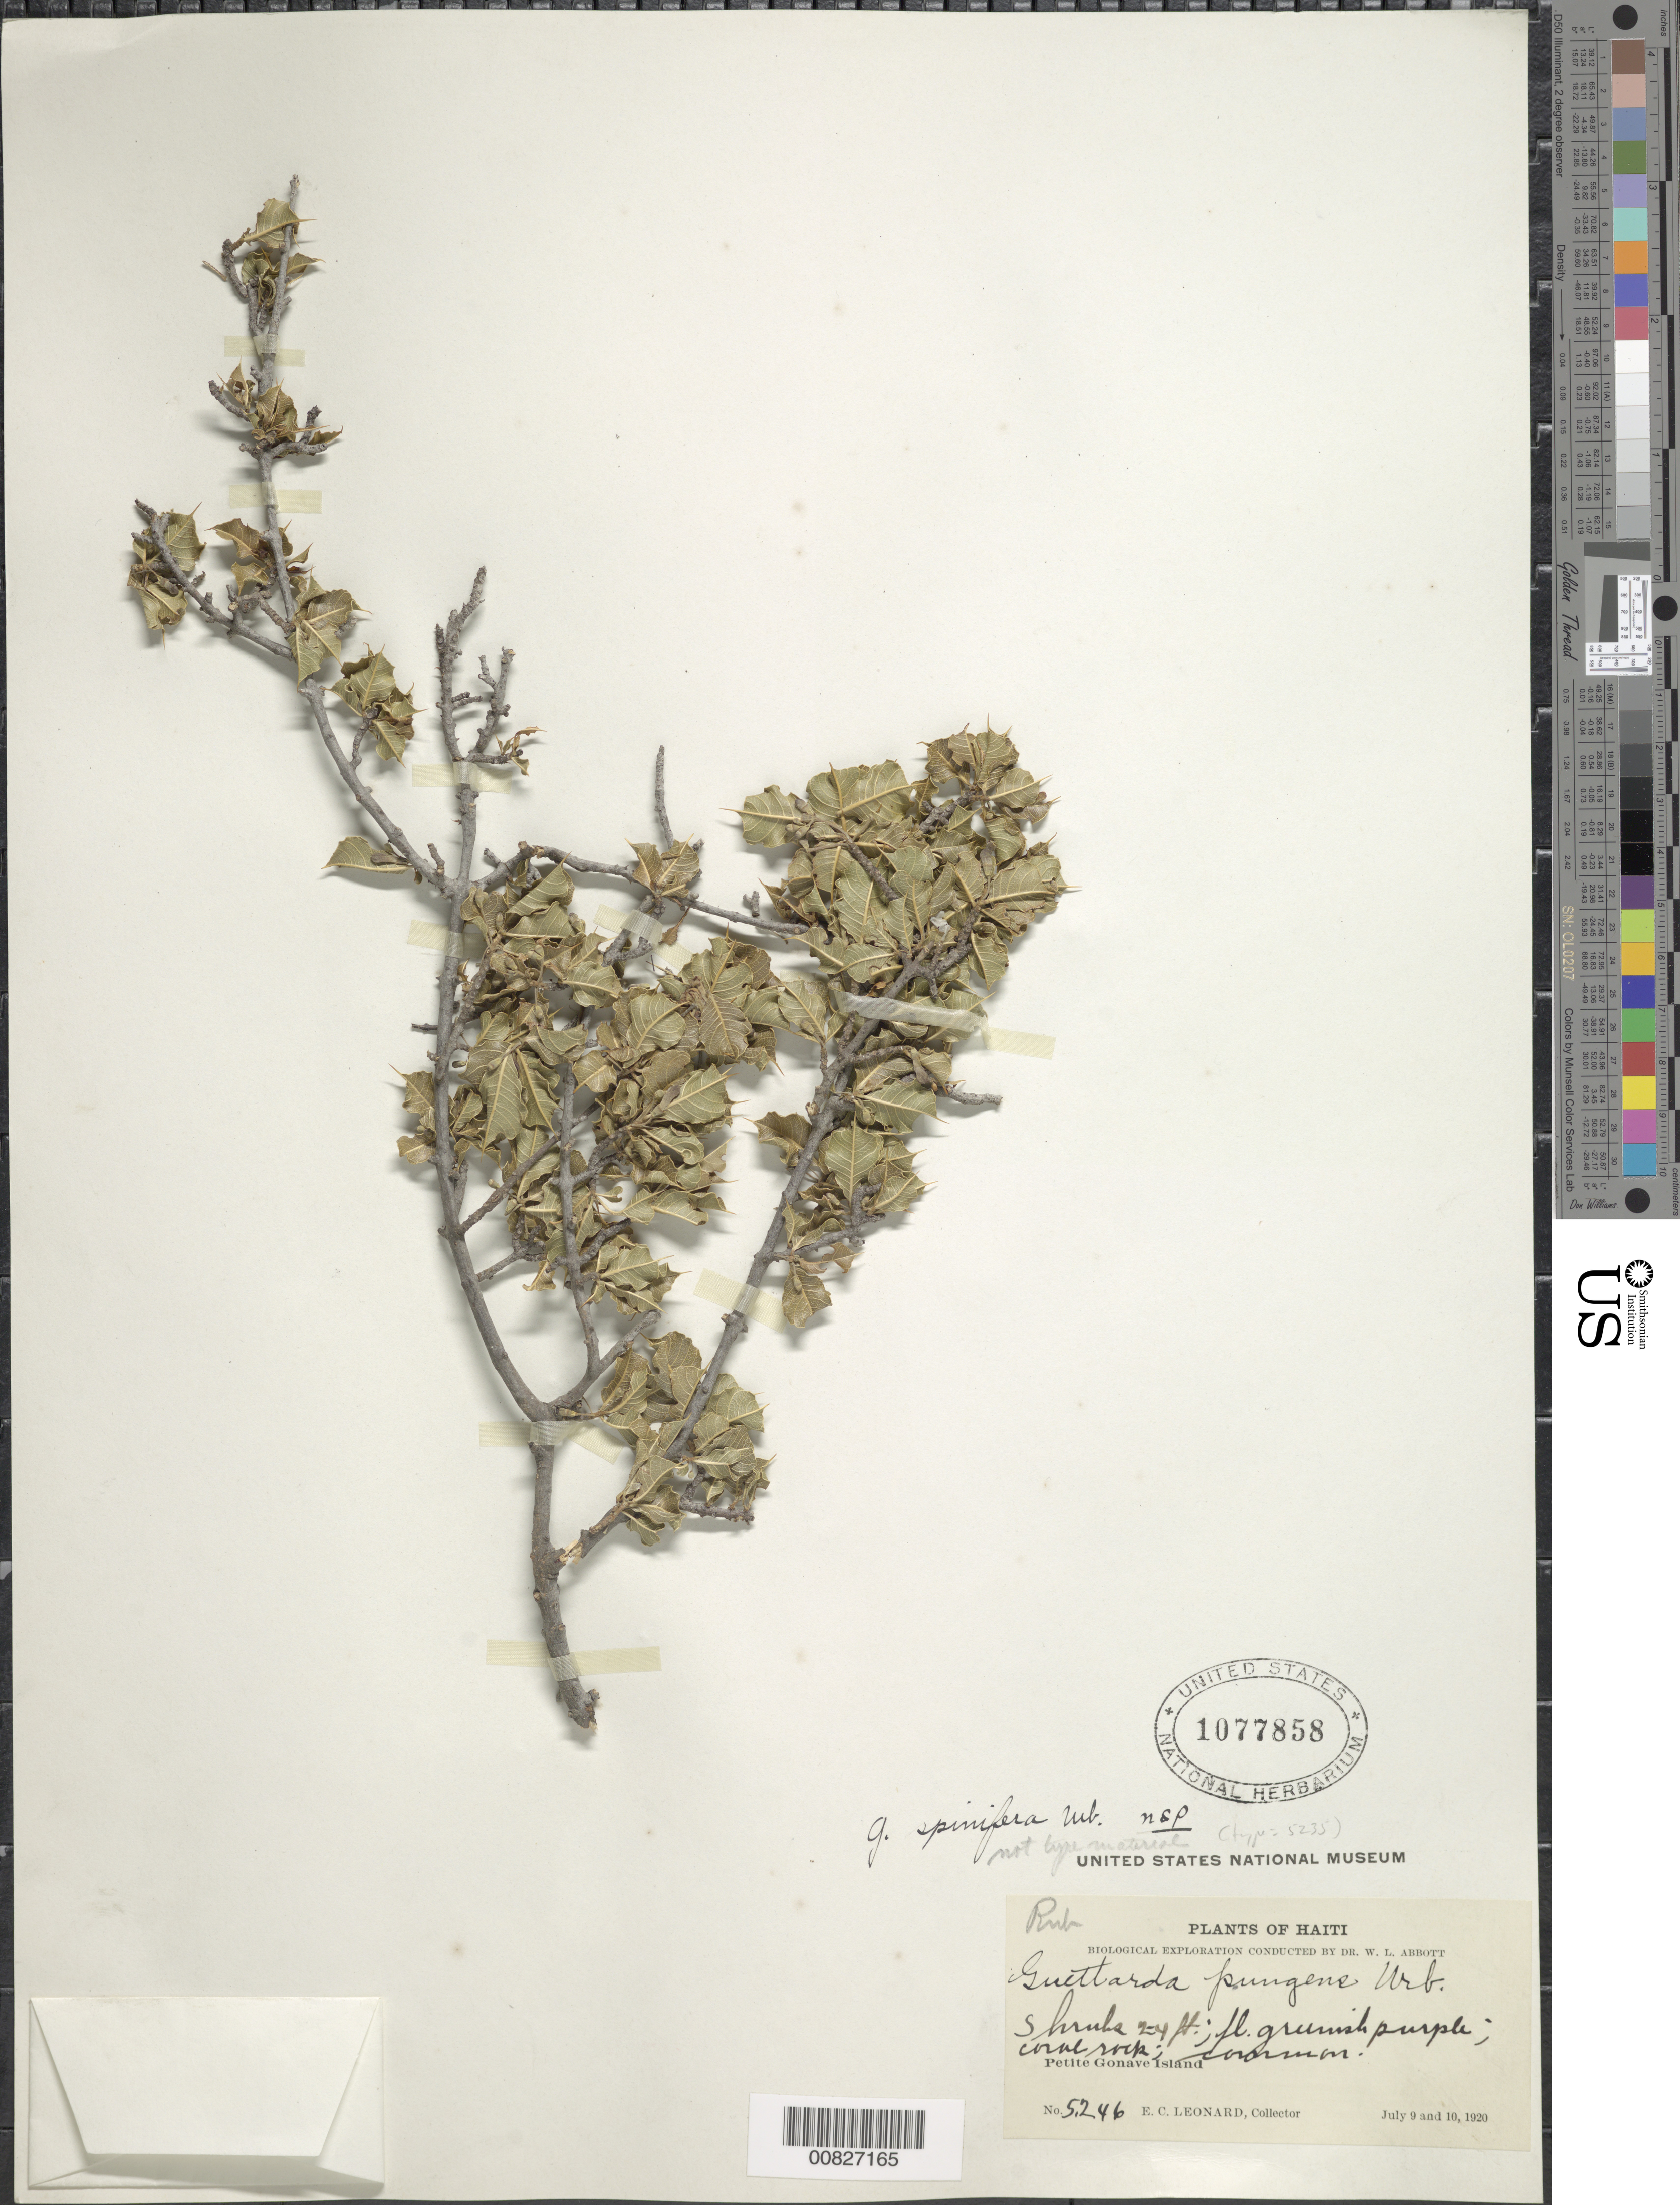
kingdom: Plantae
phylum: Tracheophyta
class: Magnoliopsida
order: Gentianales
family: Rubiaceae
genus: Guettarda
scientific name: Guettarda spinifera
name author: Urb.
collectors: E. C. Leonard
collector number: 5246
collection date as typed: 09 Jul 1920 to 10 Jul 1920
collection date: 1920-07-09/1920-07-10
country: Haiti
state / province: Ouest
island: Île de la Gonâve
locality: Petite Gonave Island.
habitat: Coral rock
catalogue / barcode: US 1077858